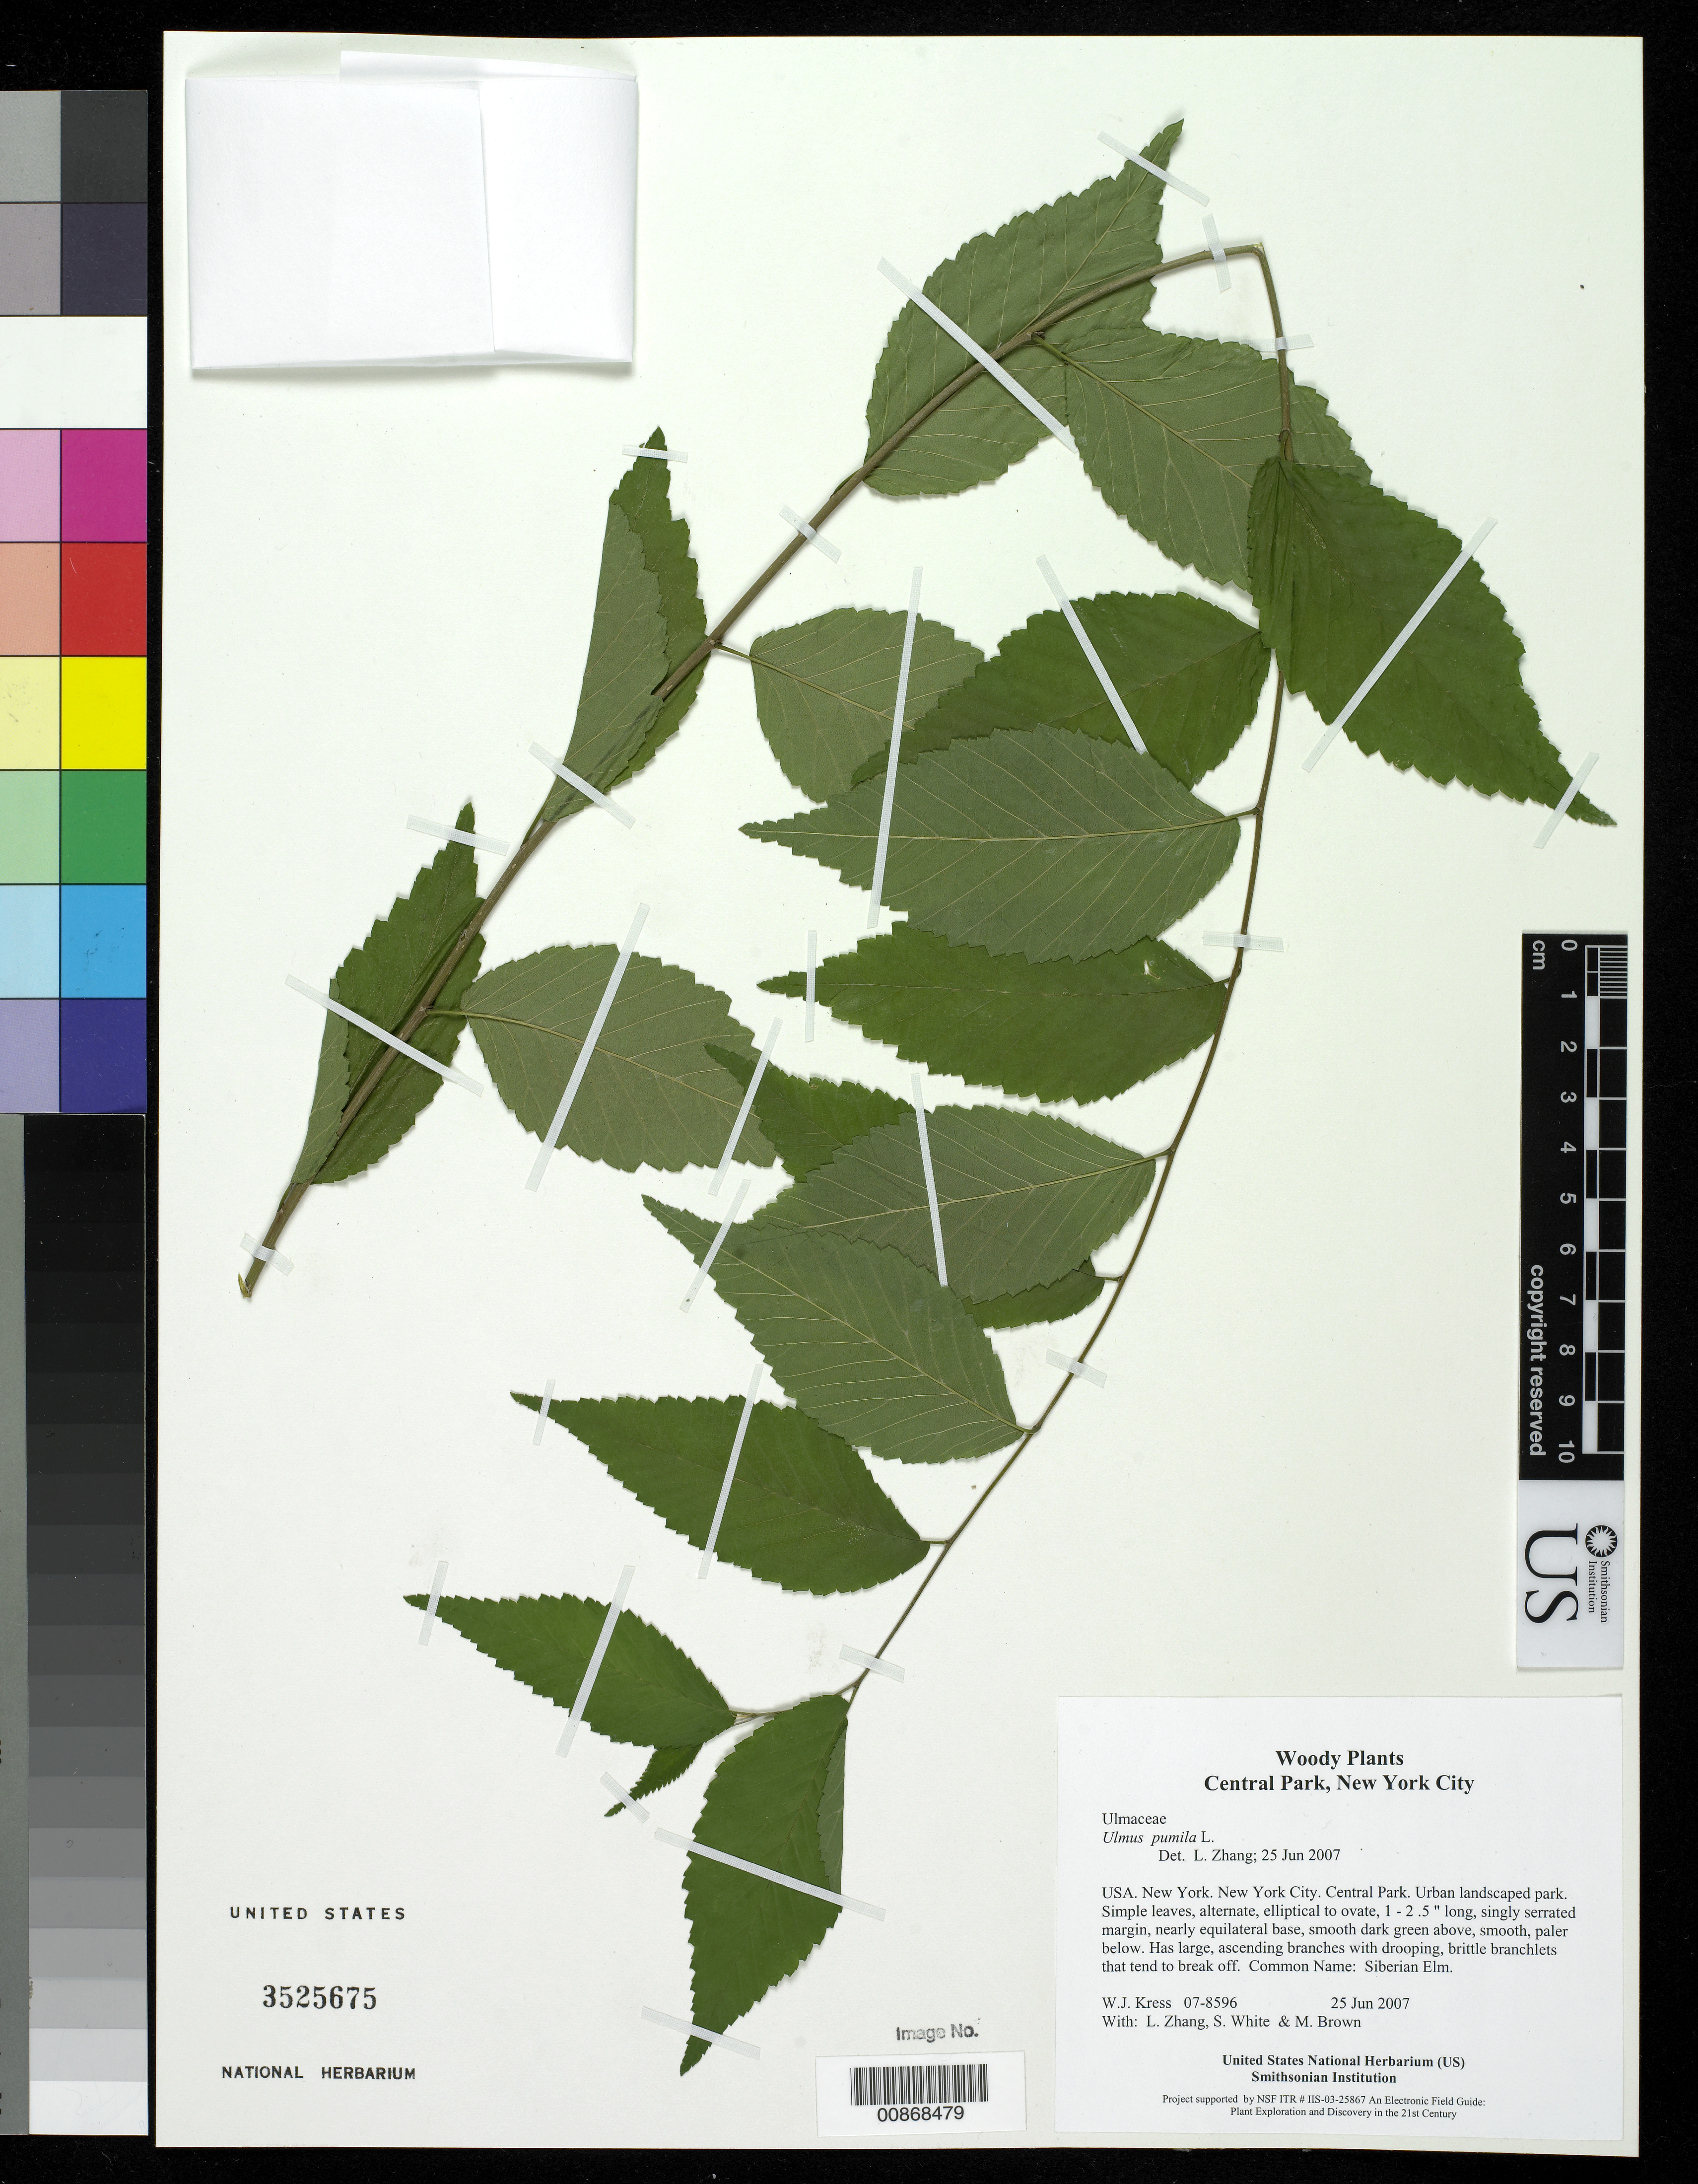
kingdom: Plantae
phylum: Tracheophyta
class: Magnoliopsida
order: Rosales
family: Ulmaceae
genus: Ulmus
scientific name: Ulmus pumila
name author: L.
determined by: Zhang, L. B.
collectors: W. J. Kress, L. B. Zhang, S. White & M. Brown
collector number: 07-8596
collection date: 2007-06-25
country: United States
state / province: New York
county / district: New York City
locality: Central Park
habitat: Urban landscaped park.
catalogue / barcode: US 3525675